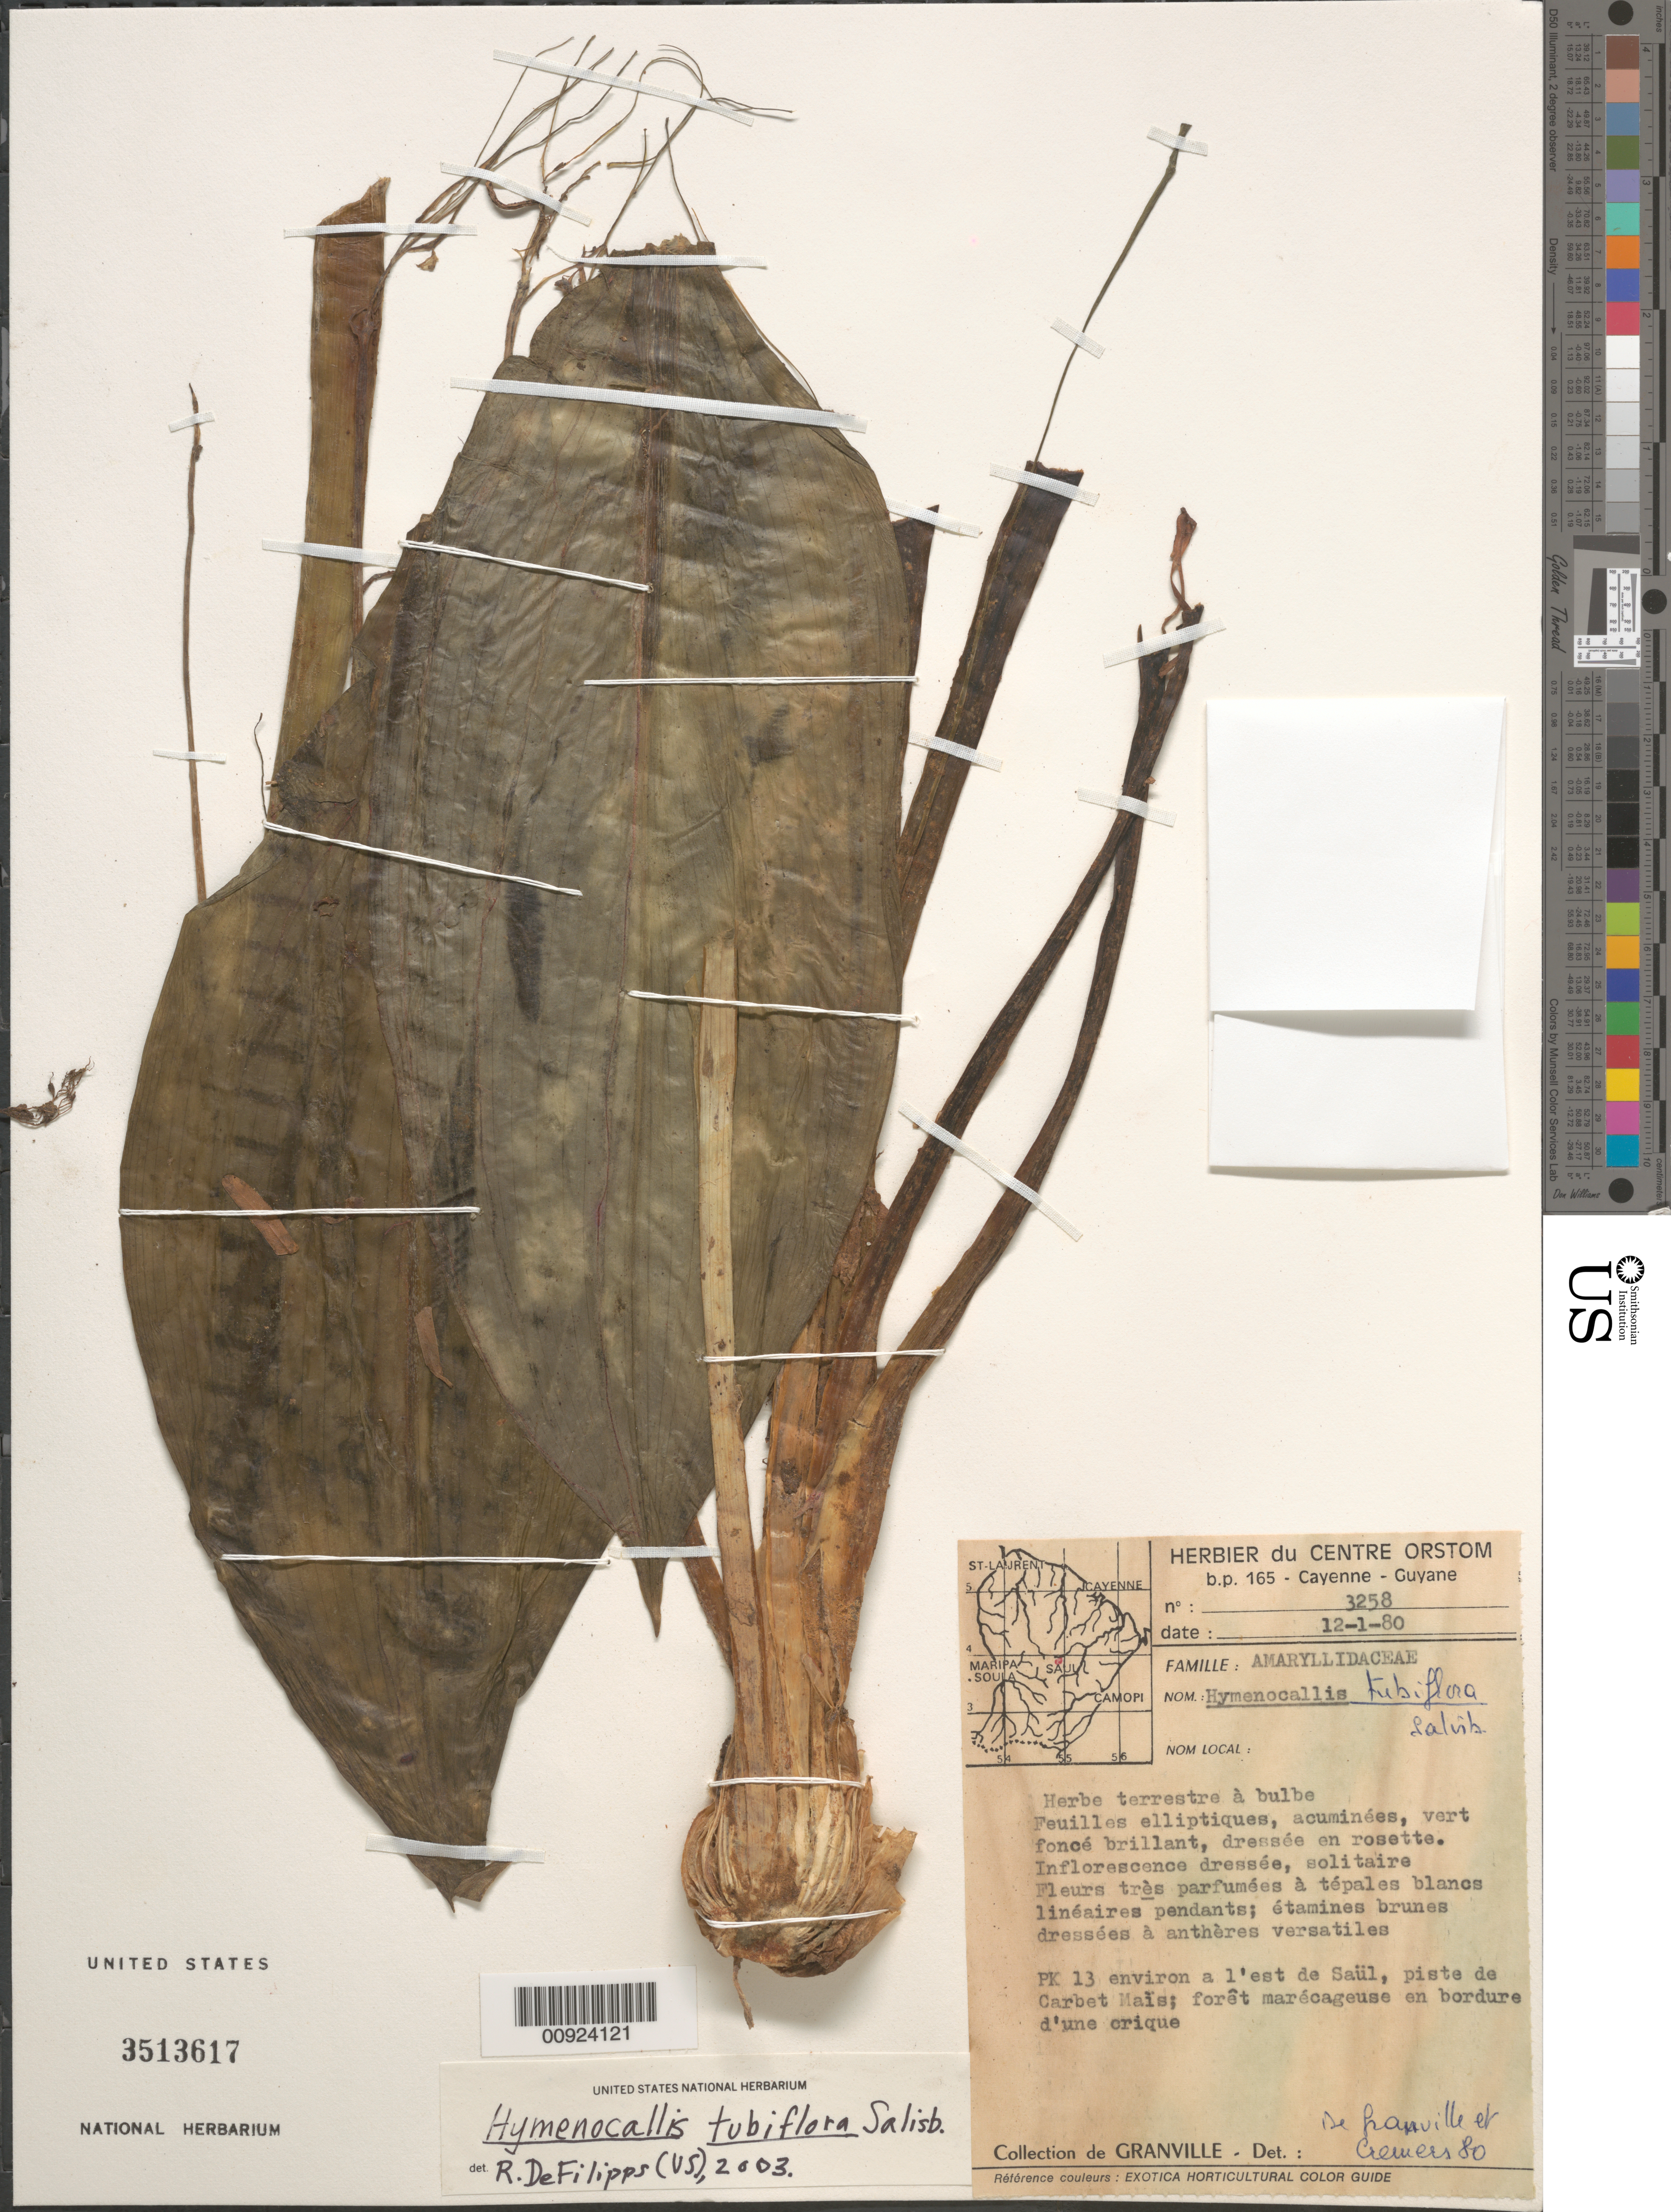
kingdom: Plantae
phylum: Tracheophyta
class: Liliopsida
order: Asparagales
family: Amaryllidaceae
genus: Hymenocallis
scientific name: Hymenocallis tubiflora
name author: Salisb.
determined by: DeFilipps, R. A.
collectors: J.-J. de Granville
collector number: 3258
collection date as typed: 12-Jan-80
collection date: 1980-01-12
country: French Guiana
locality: Saül, 12 km E de; Piste de Carbet Maïs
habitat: Swampy forest on border of creek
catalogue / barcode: US 3513617